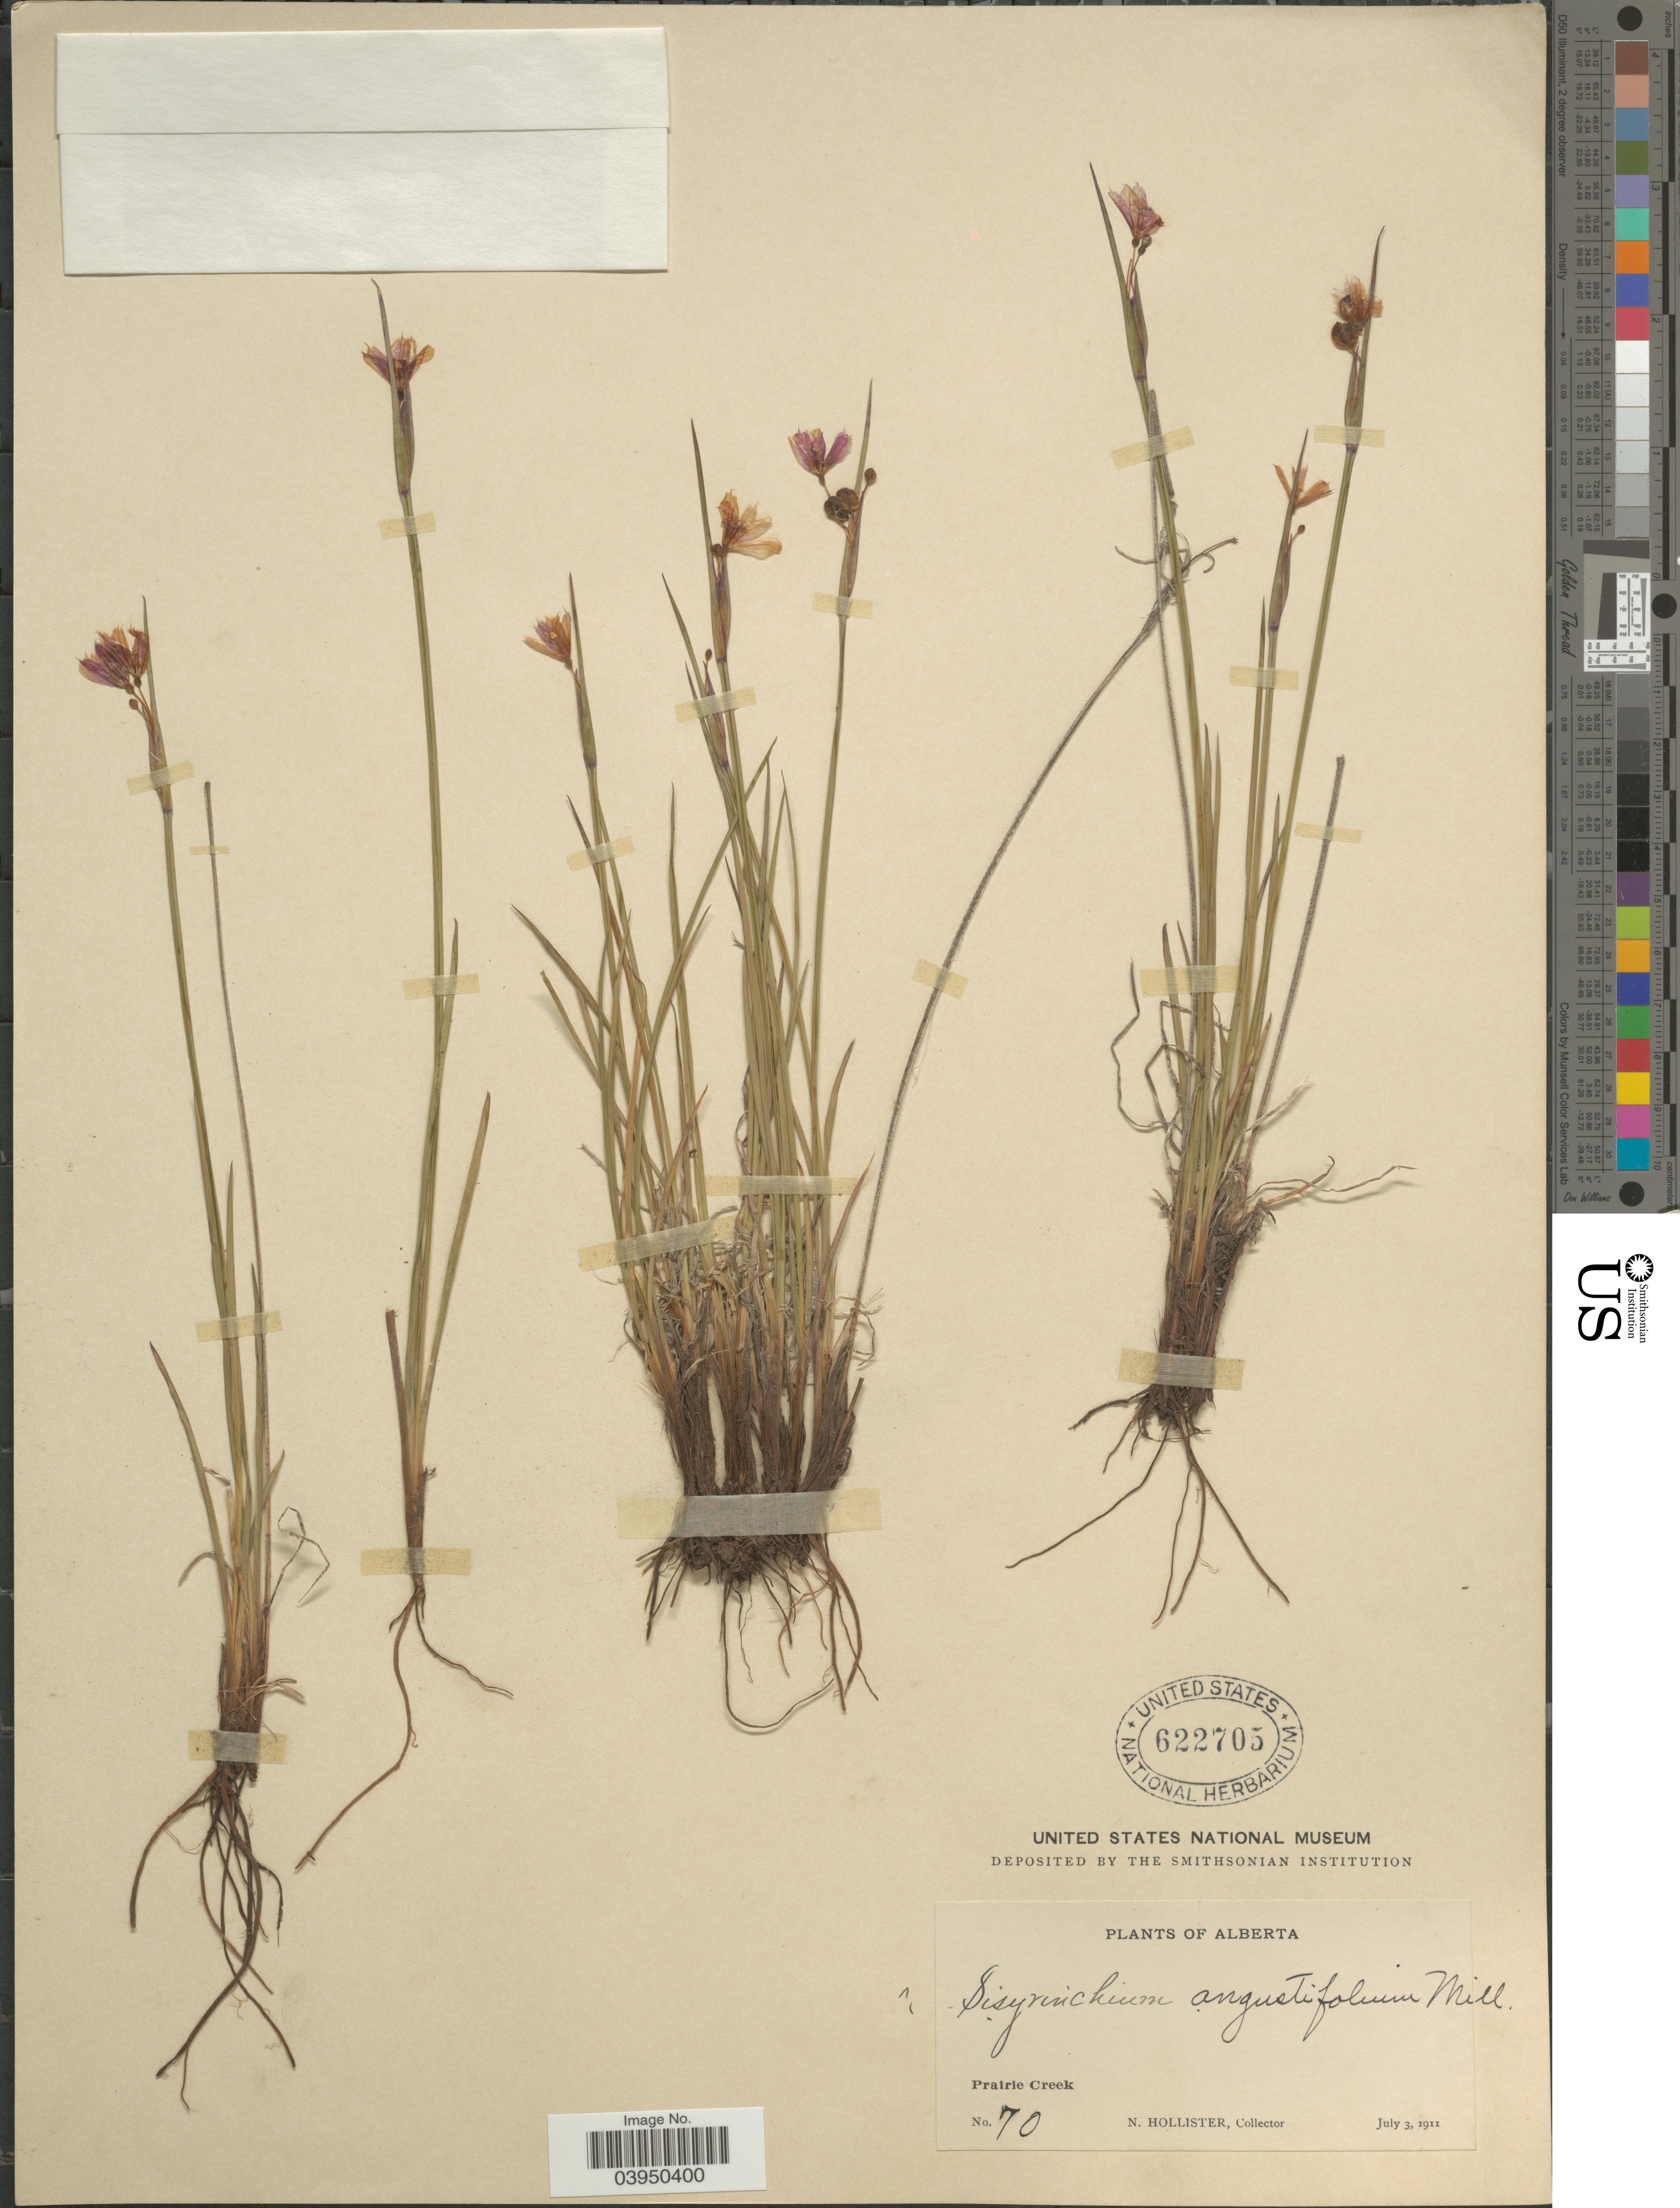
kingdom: Plantae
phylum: Tracheophyta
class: Liliopsida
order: Asparagales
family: Iridaceae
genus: Sisyrinchium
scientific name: Sisyrinchium angustifolium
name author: Mill.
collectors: N. Hollister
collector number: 70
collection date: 1911-07-03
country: Canada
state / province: Alberta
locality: Prairie Creek.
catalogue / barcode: US 622705